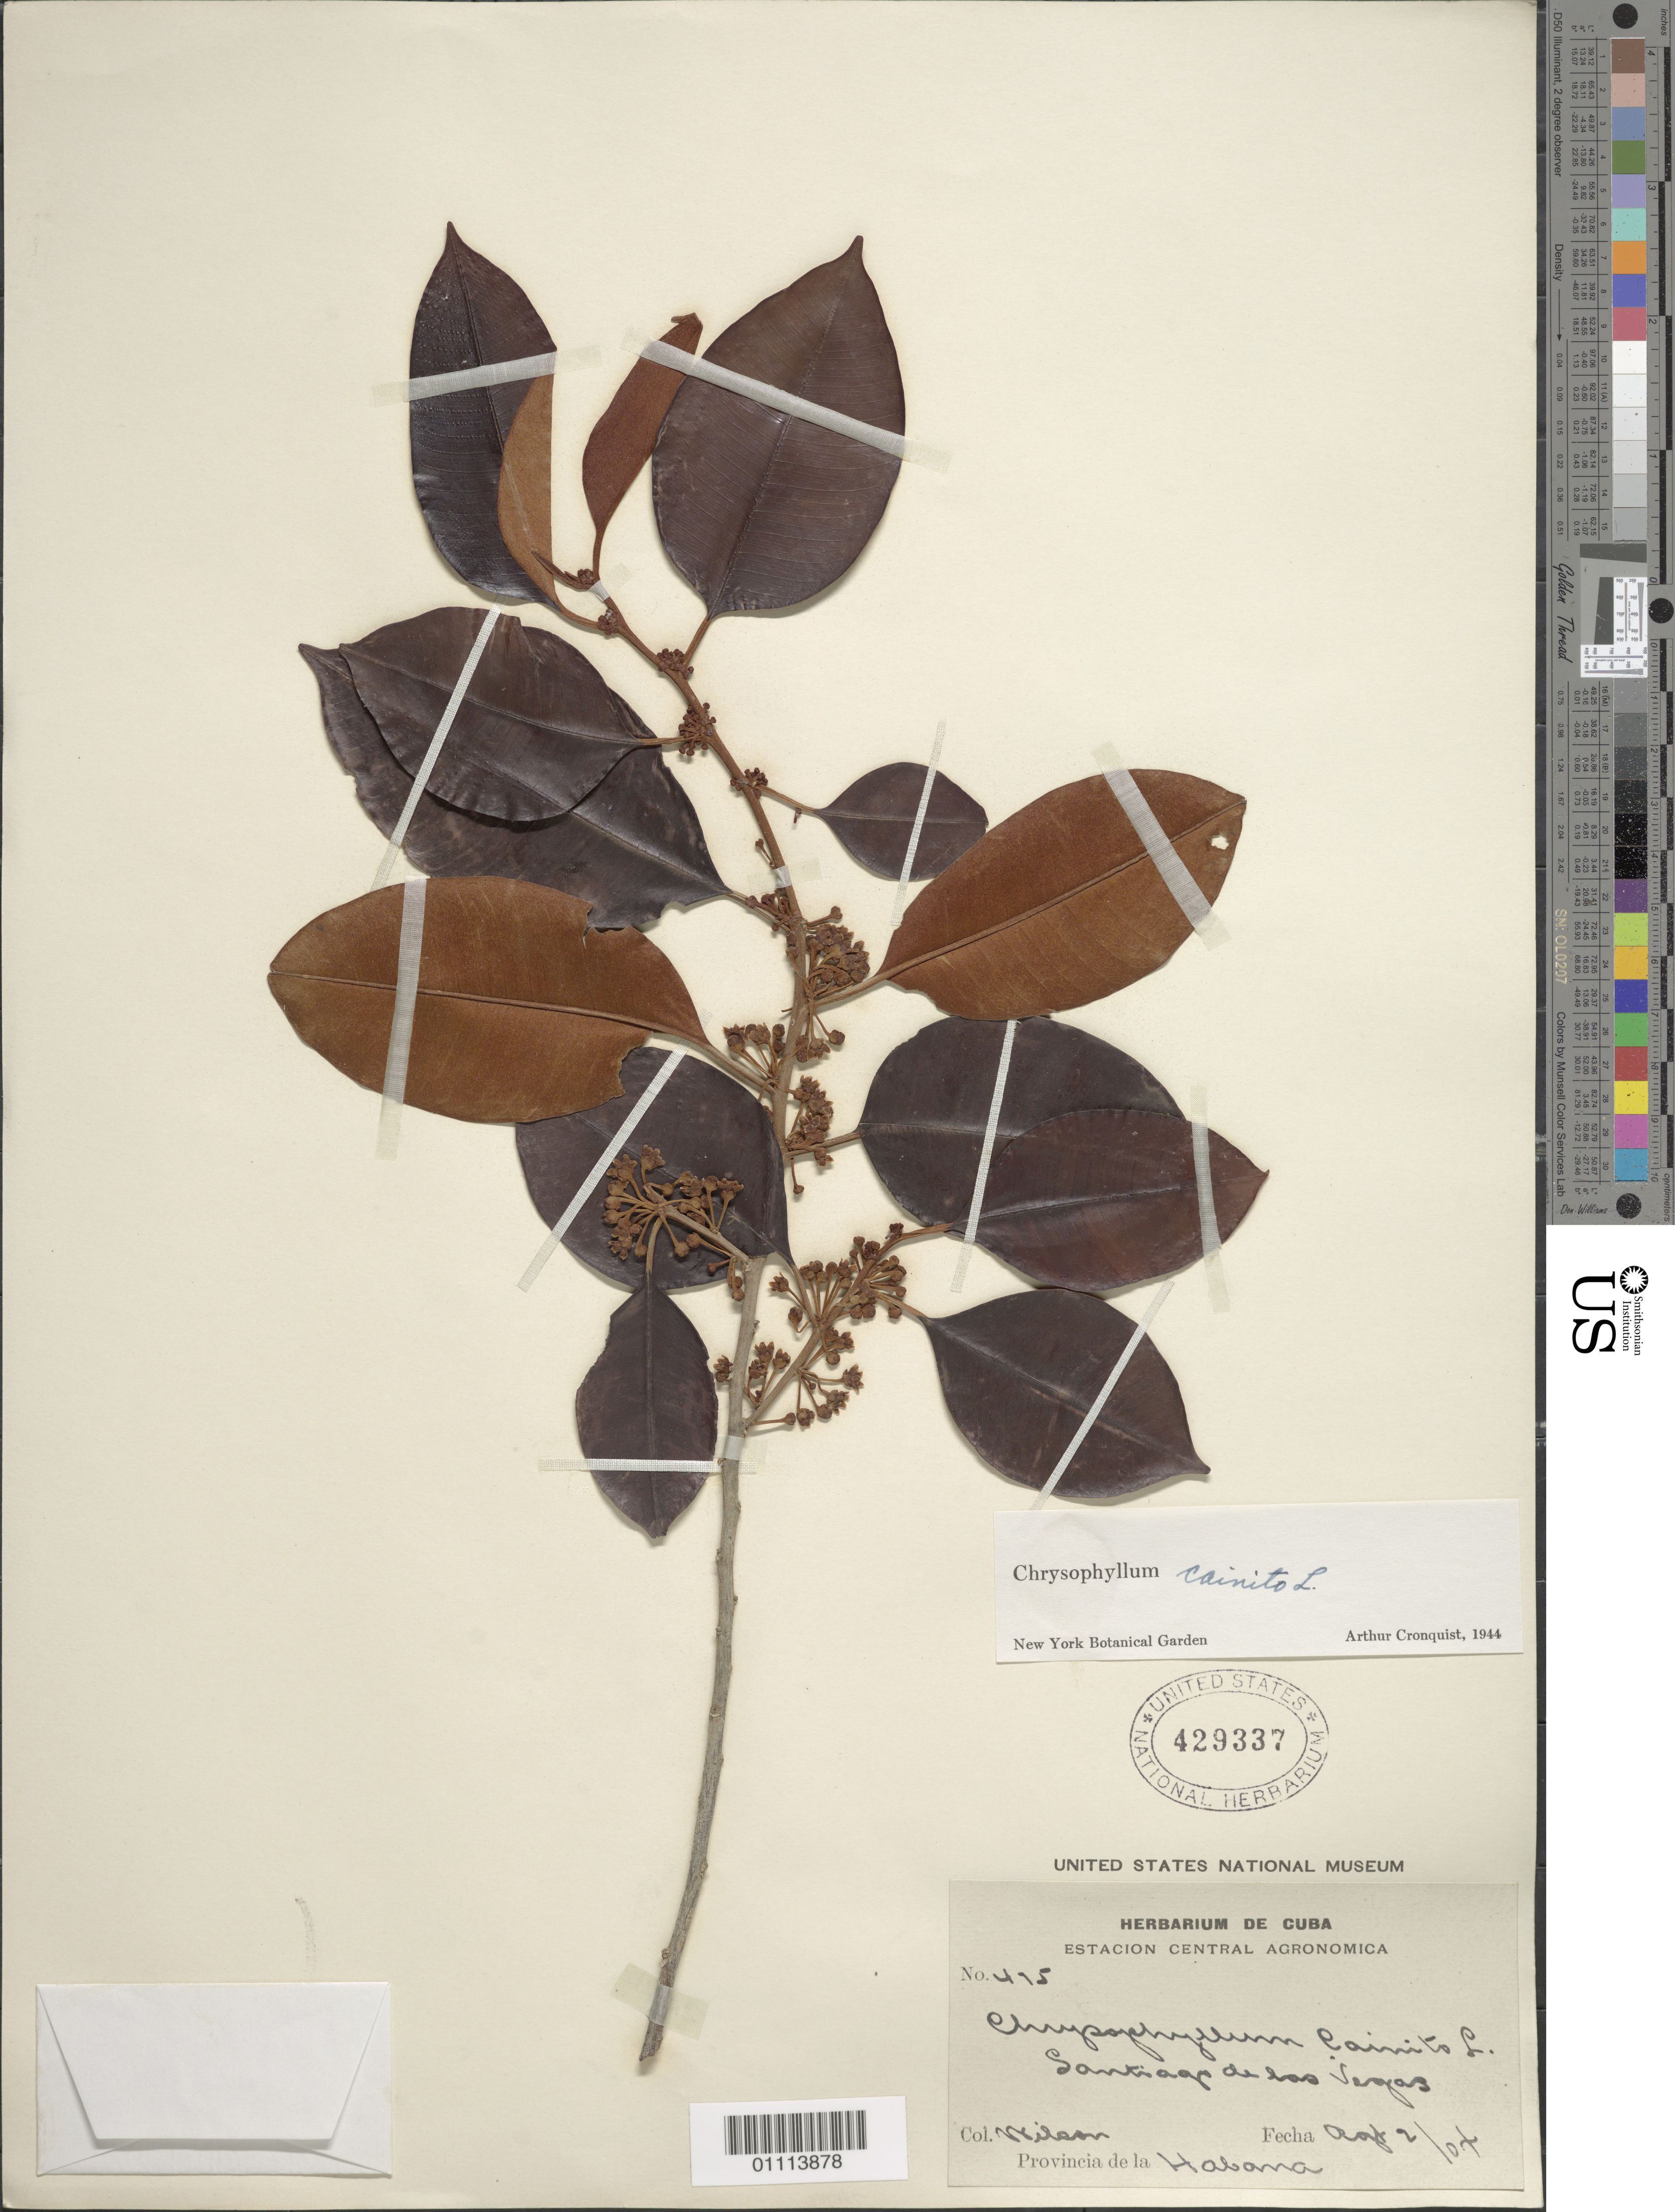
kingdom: Plantae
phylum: Tracheophyta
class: Magnoliopsida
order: Ericales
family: Sapotaceae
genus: Chrysophyllum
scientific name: Chrysophyllum cainito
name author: L.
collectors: -- Wilson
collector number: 475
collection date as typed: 02 Aug 1904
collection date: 1904-08-02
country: Cuba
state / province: La Habana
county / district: Municipio Boyeros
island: Cuba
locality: Santiago de las Vegas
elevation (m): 97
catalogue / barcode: US 429337